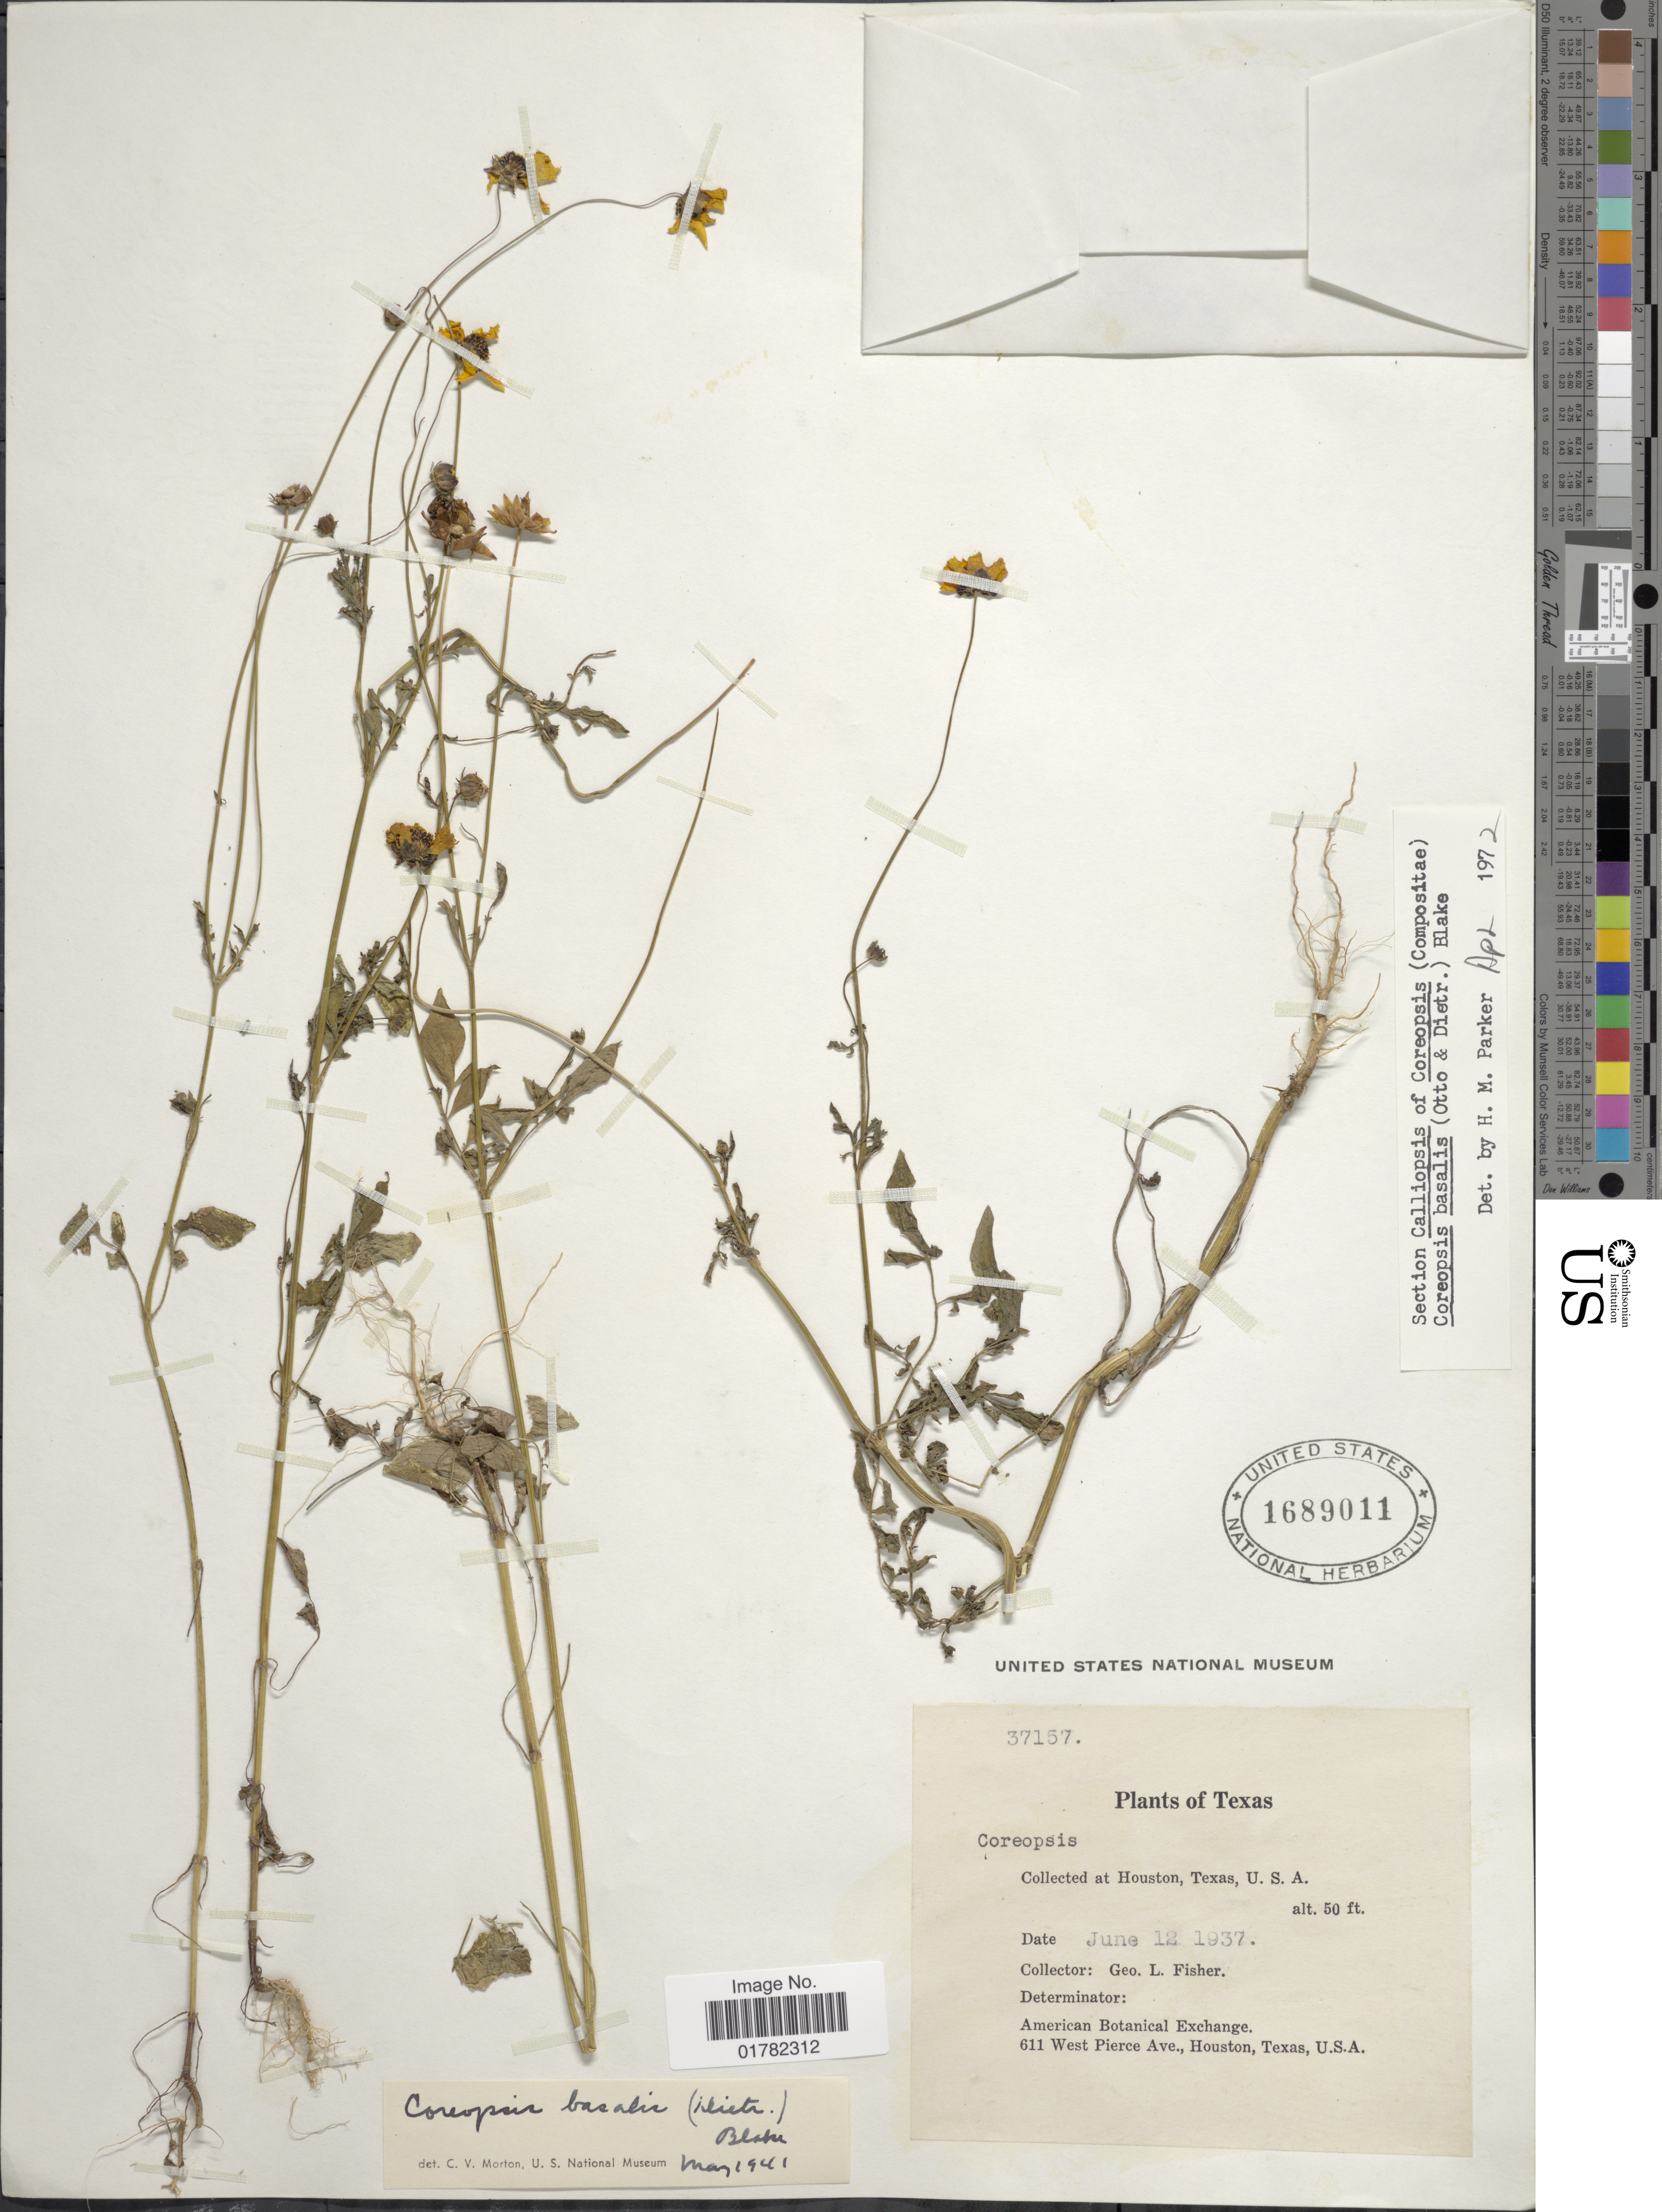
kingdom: Plantae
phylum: Tracheophyta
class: Magnoliopsida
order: Asterales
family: Asteraceae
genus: Coreopsis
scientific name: Coreopsis basalis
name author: S.F. Blake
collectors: G. L. Fisher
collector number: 37157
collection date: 1937-06-12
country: United States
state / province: Texas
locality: Houston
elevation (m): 15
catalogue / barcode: US 16890141